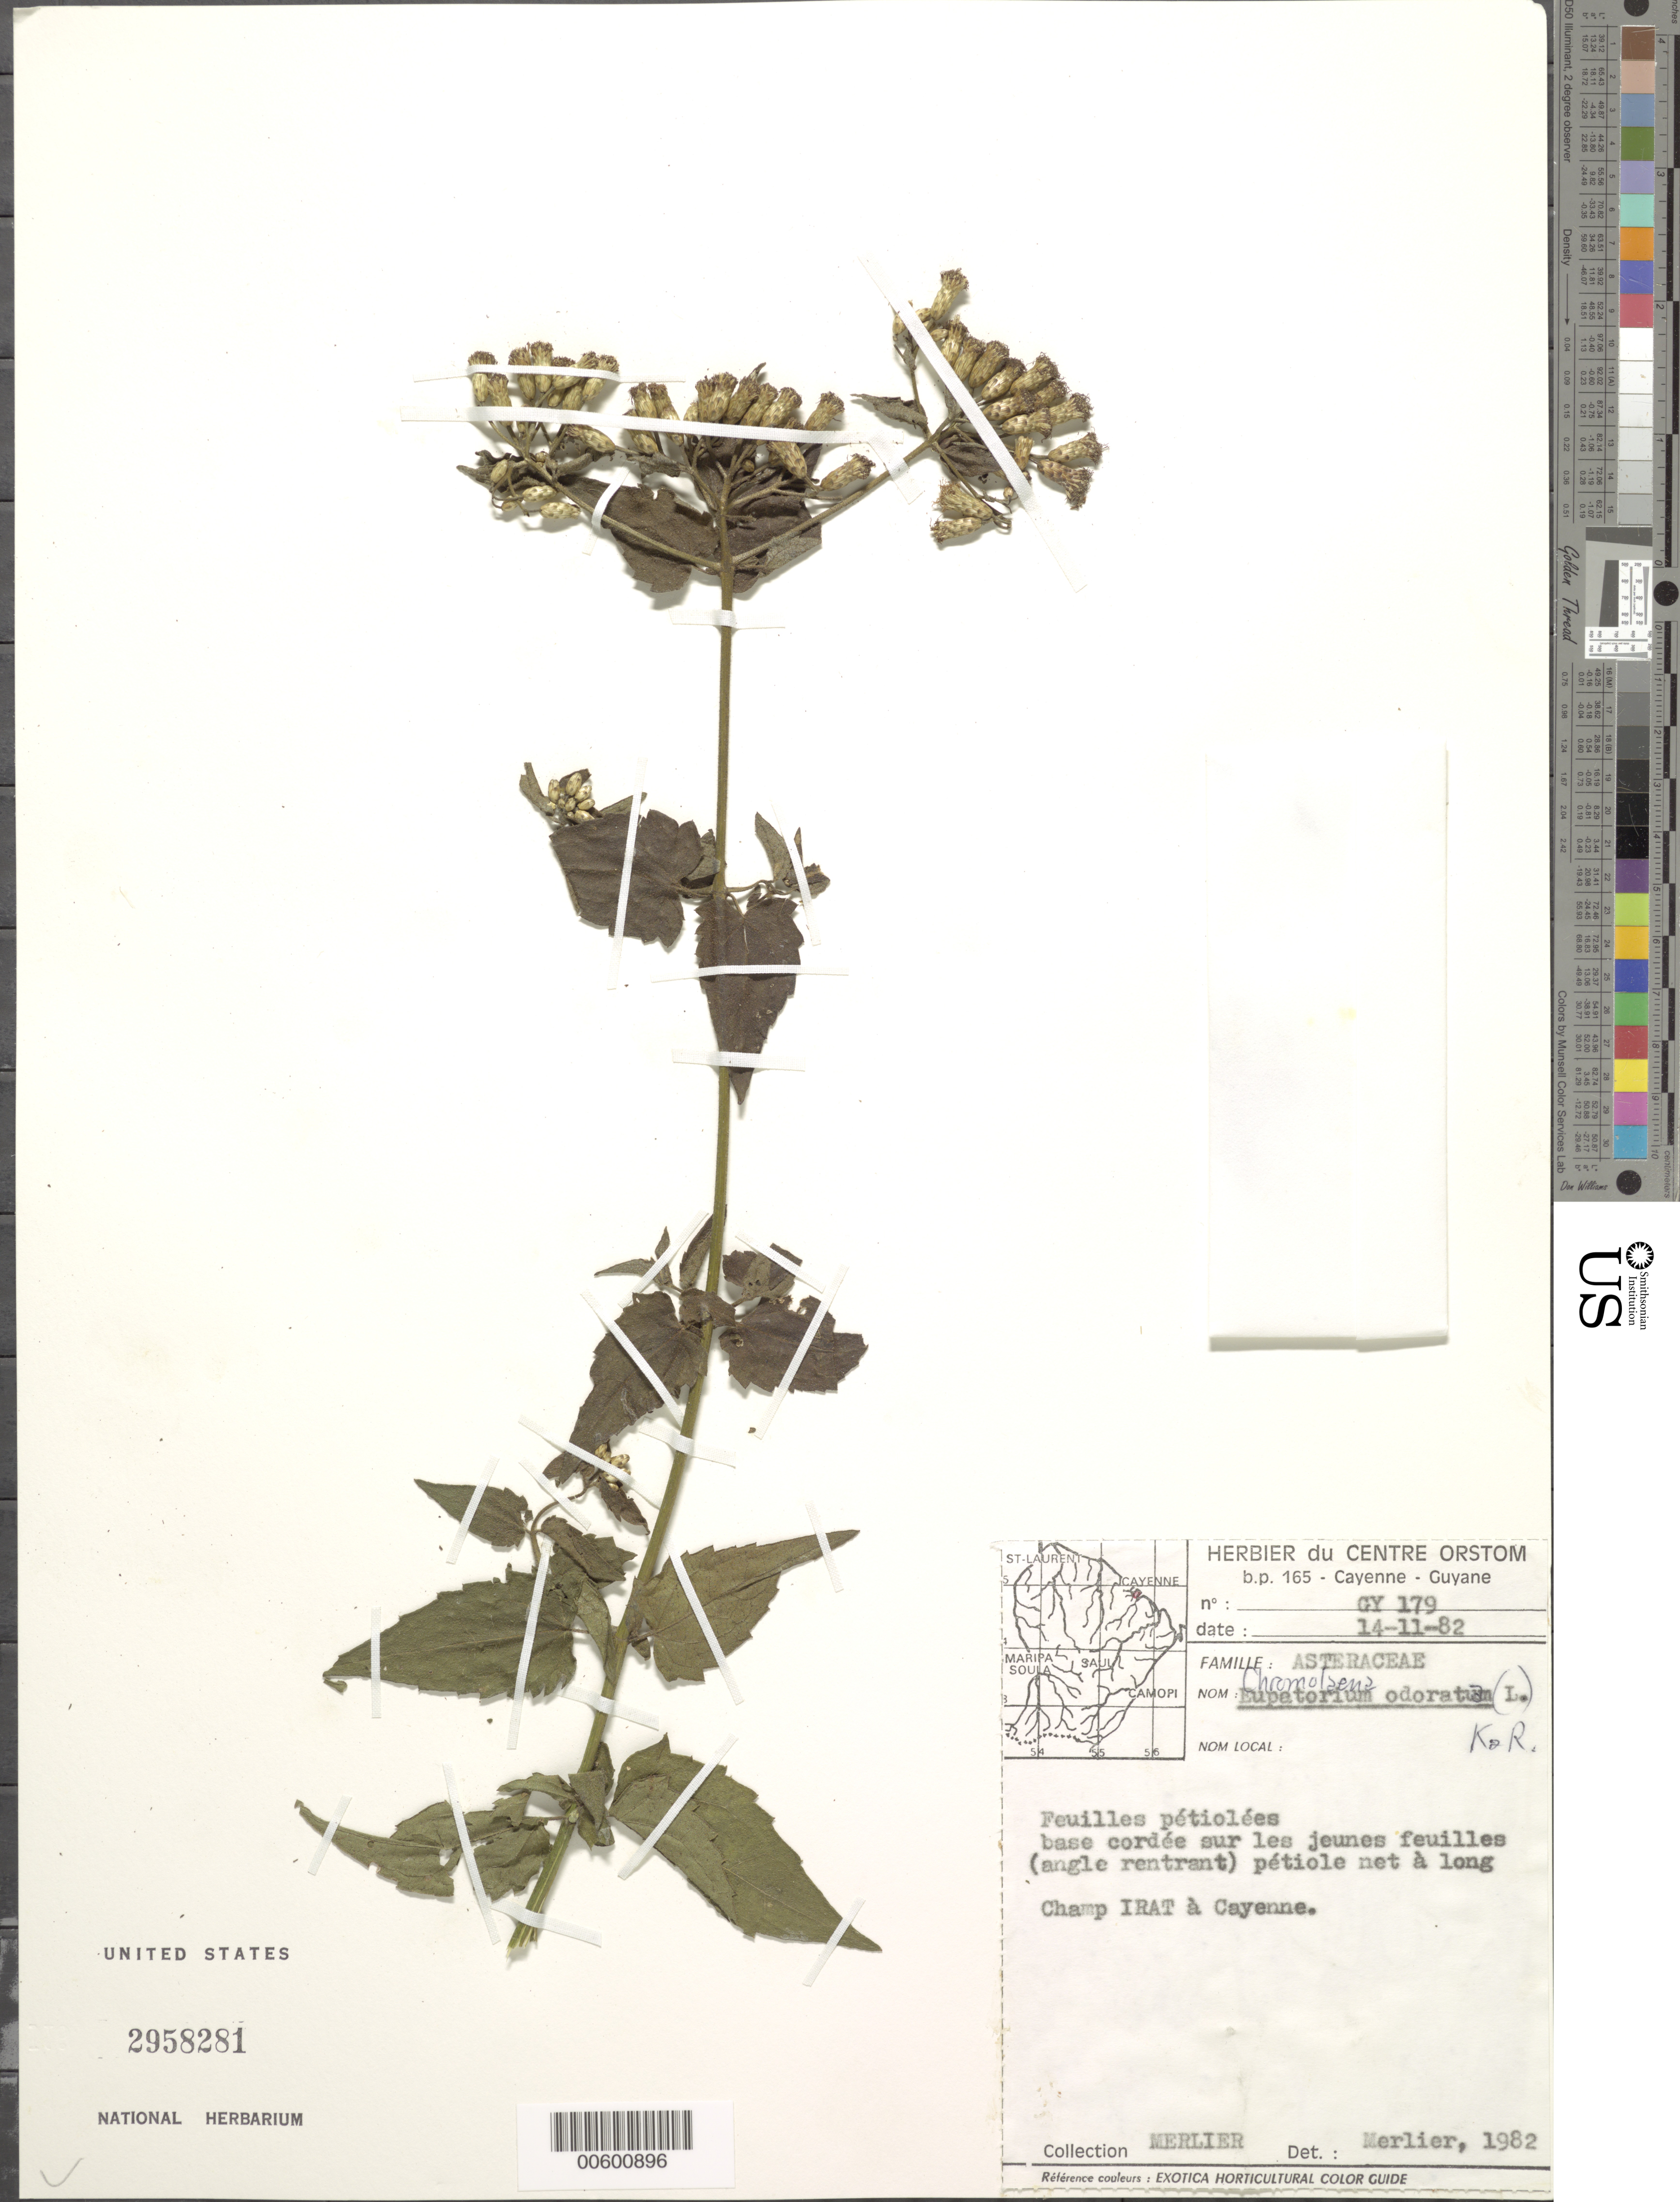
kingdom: Plantae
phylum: Tracheophyta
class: Magnoliopsida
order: Asterales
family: Asteraceae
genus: Chromolaena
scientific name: Chromolaena odorata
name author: (L.) R.M. King & H. Rob.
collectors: -. Merlier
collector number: GY 179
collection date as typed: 14-Nov-82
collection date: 1982-11-14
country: French Guiana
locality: Station IRAT, a Cabassou Ile de Cayenne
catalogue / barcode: US 2958281